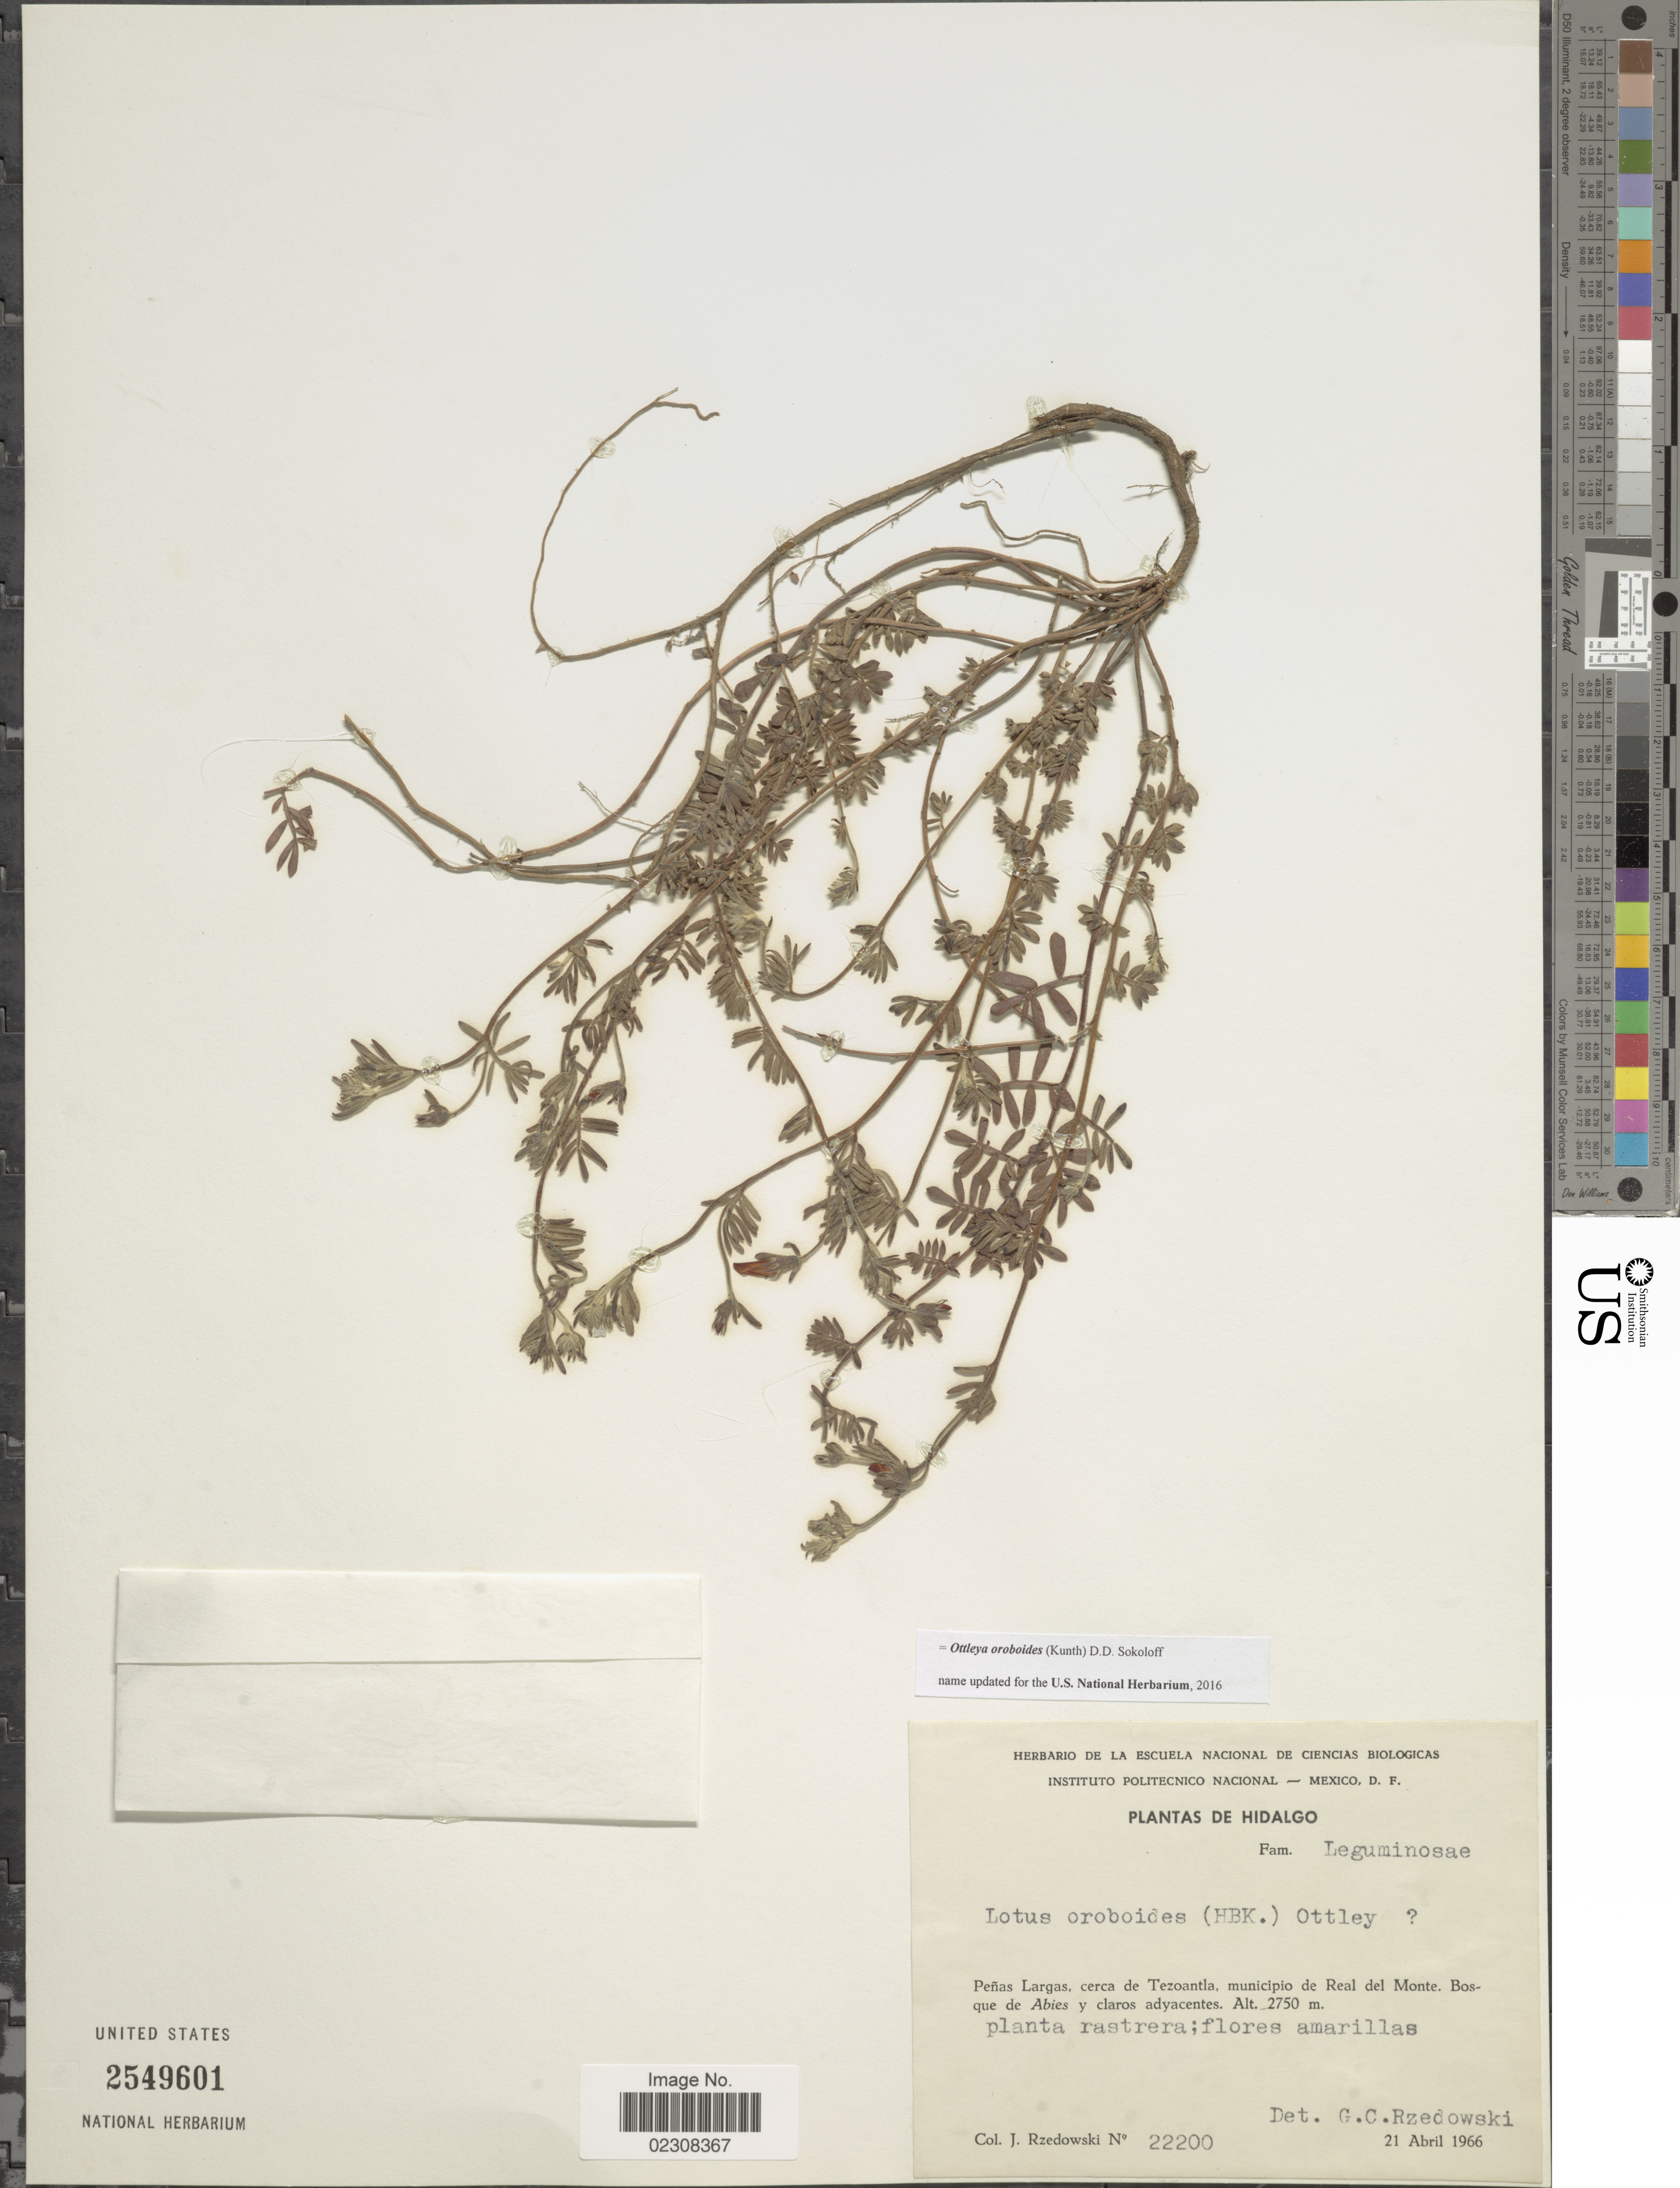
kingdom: Plantae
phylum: Tracheophyta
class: Magnoliopsida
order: Fabales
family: Fabaceae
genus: Ottleya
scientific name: Ottleya oroboides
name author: (Kunth) D.D. Sokoloff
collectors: J. Rzedoswki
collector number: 22200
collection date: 1966-04-21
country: Mexico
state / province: Hidalgo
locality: Peñas Largas, cerca de Tezoantla, municipio de Real del Monte. Bosque de Abies y claros adyacentes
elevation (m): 2750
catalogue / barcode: US 2549601